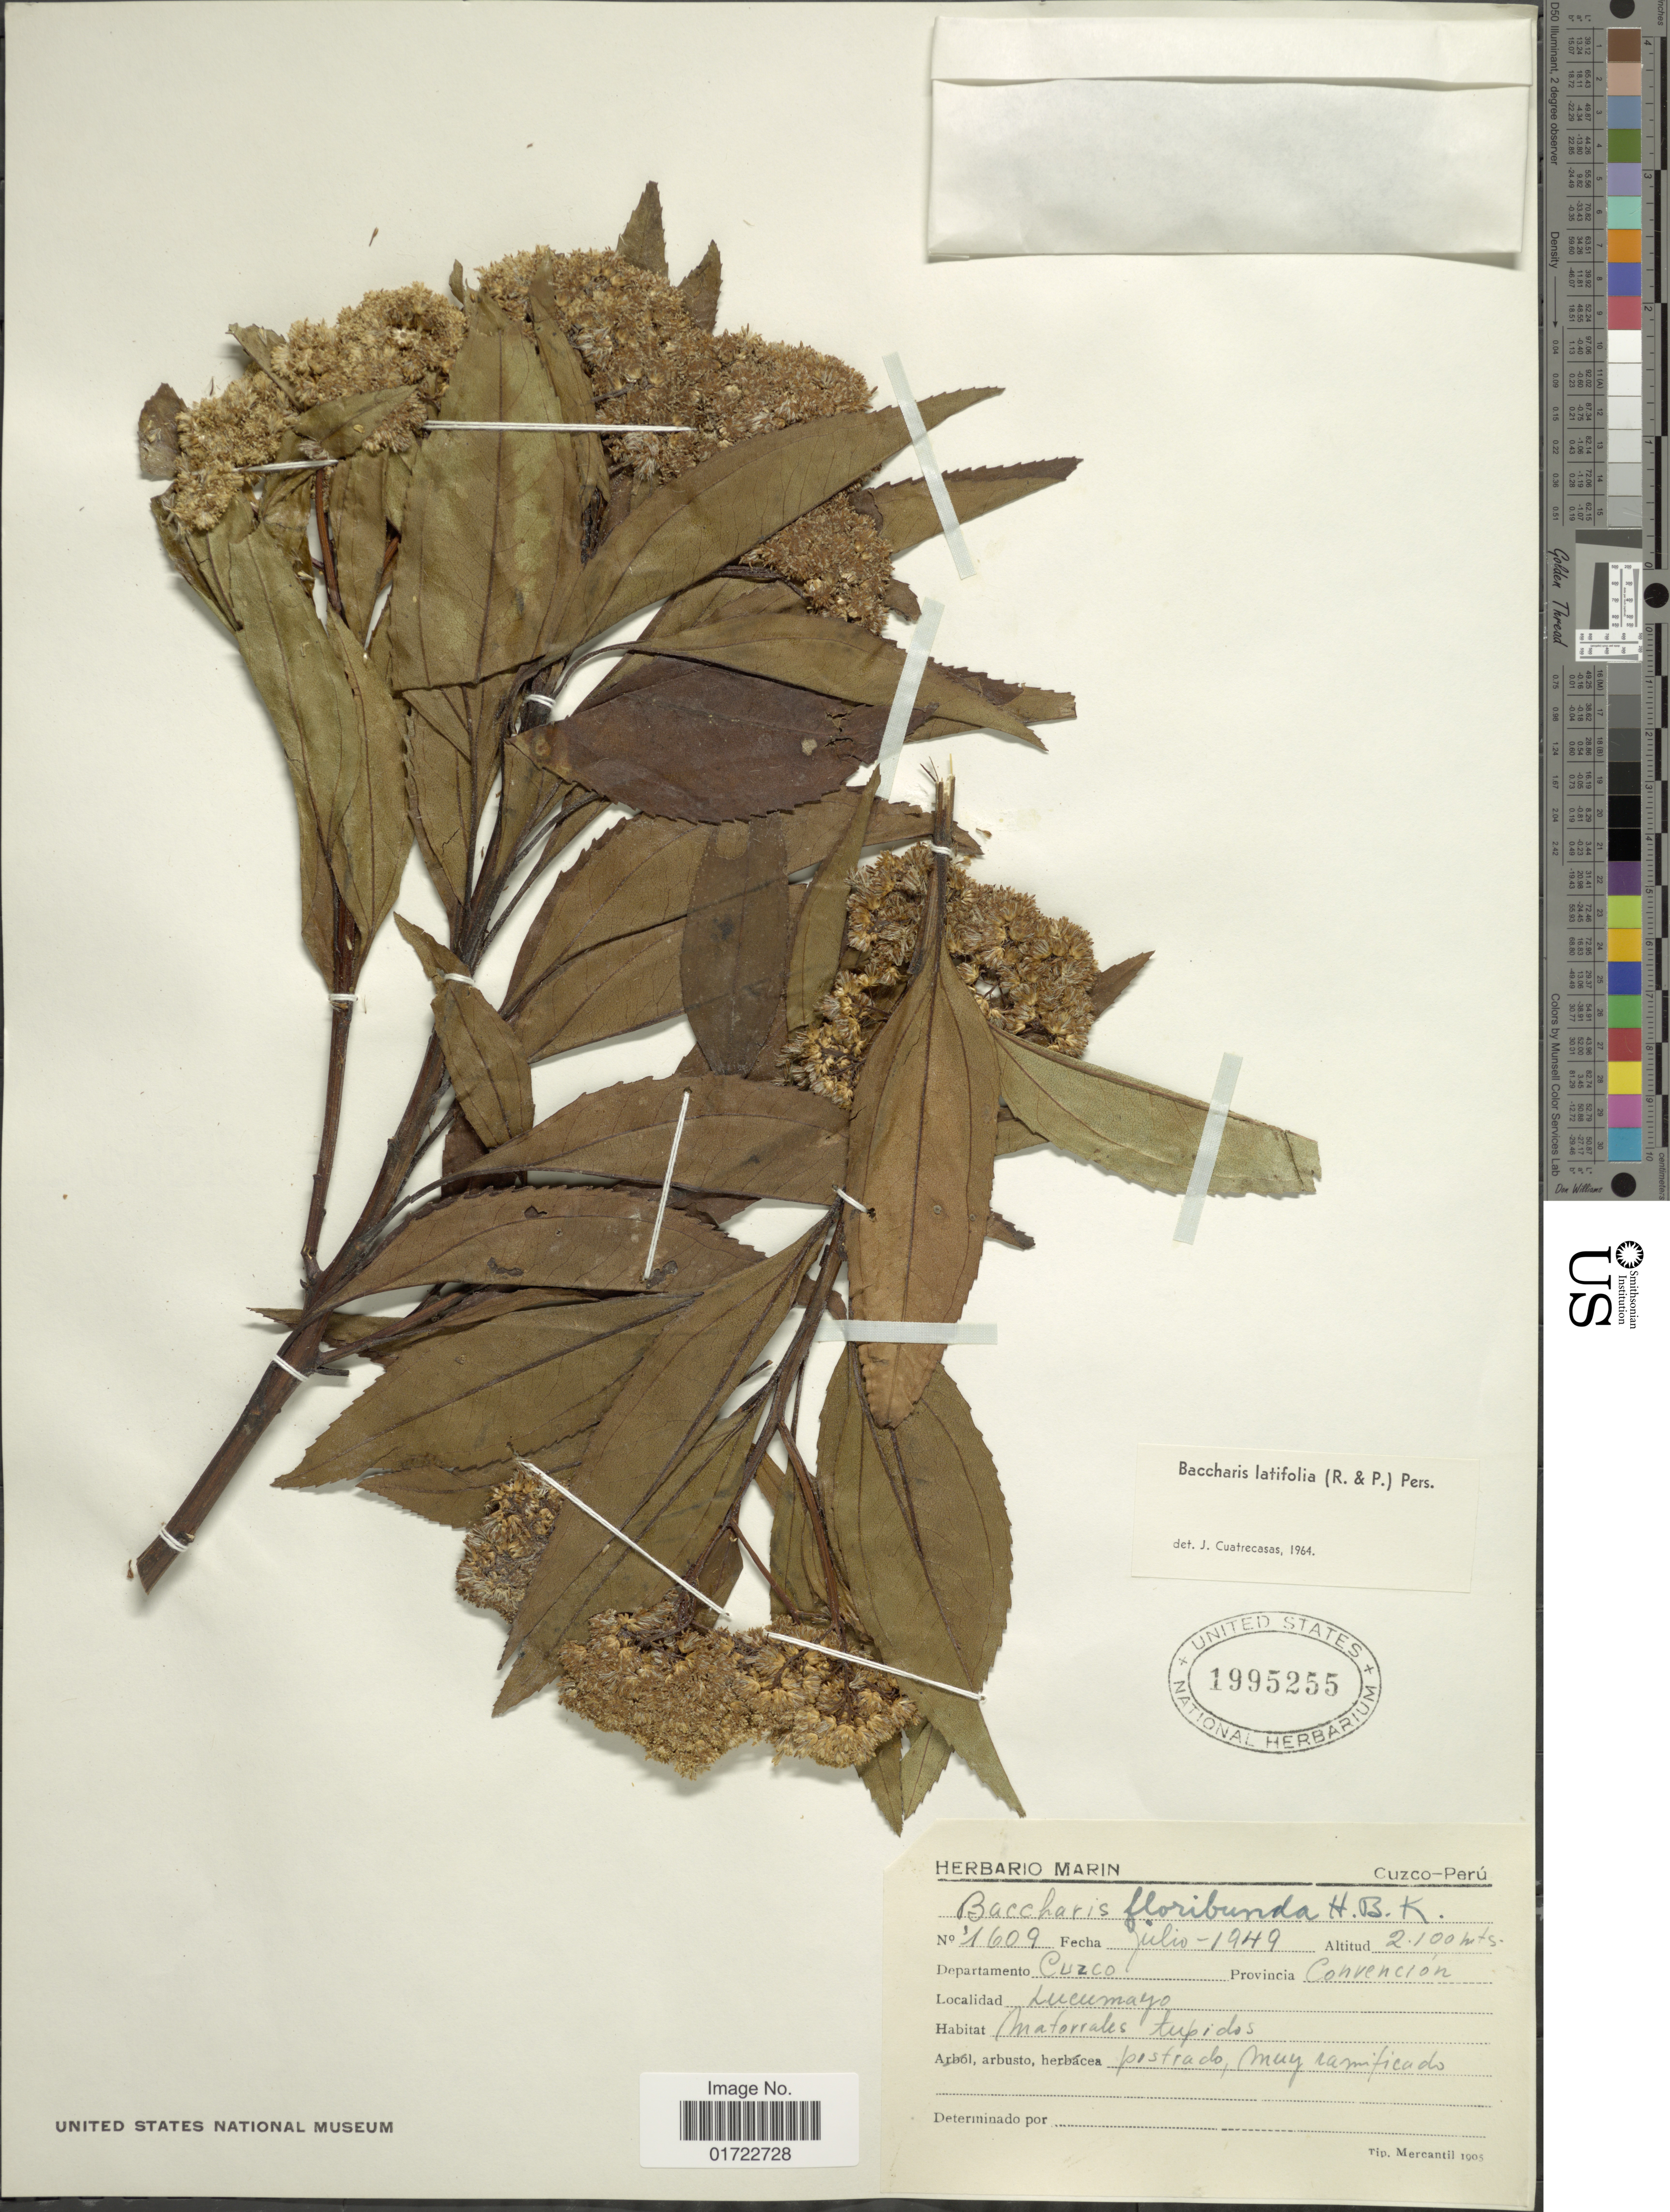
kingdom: Plantae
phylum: Tracheophyta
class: Magnoliopsida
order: Asterales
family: Asteraceae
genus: Baccharis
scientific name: Baccharis latifolia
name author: (Ruiz & Pav.) Pers.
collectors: ex herb. Marin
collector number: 1609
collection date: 1949-07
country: Peru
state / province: Cusco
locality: Lucumayo, Provincia Convención, Departamento Cuzco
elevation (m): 2100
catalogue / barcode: US 1995255